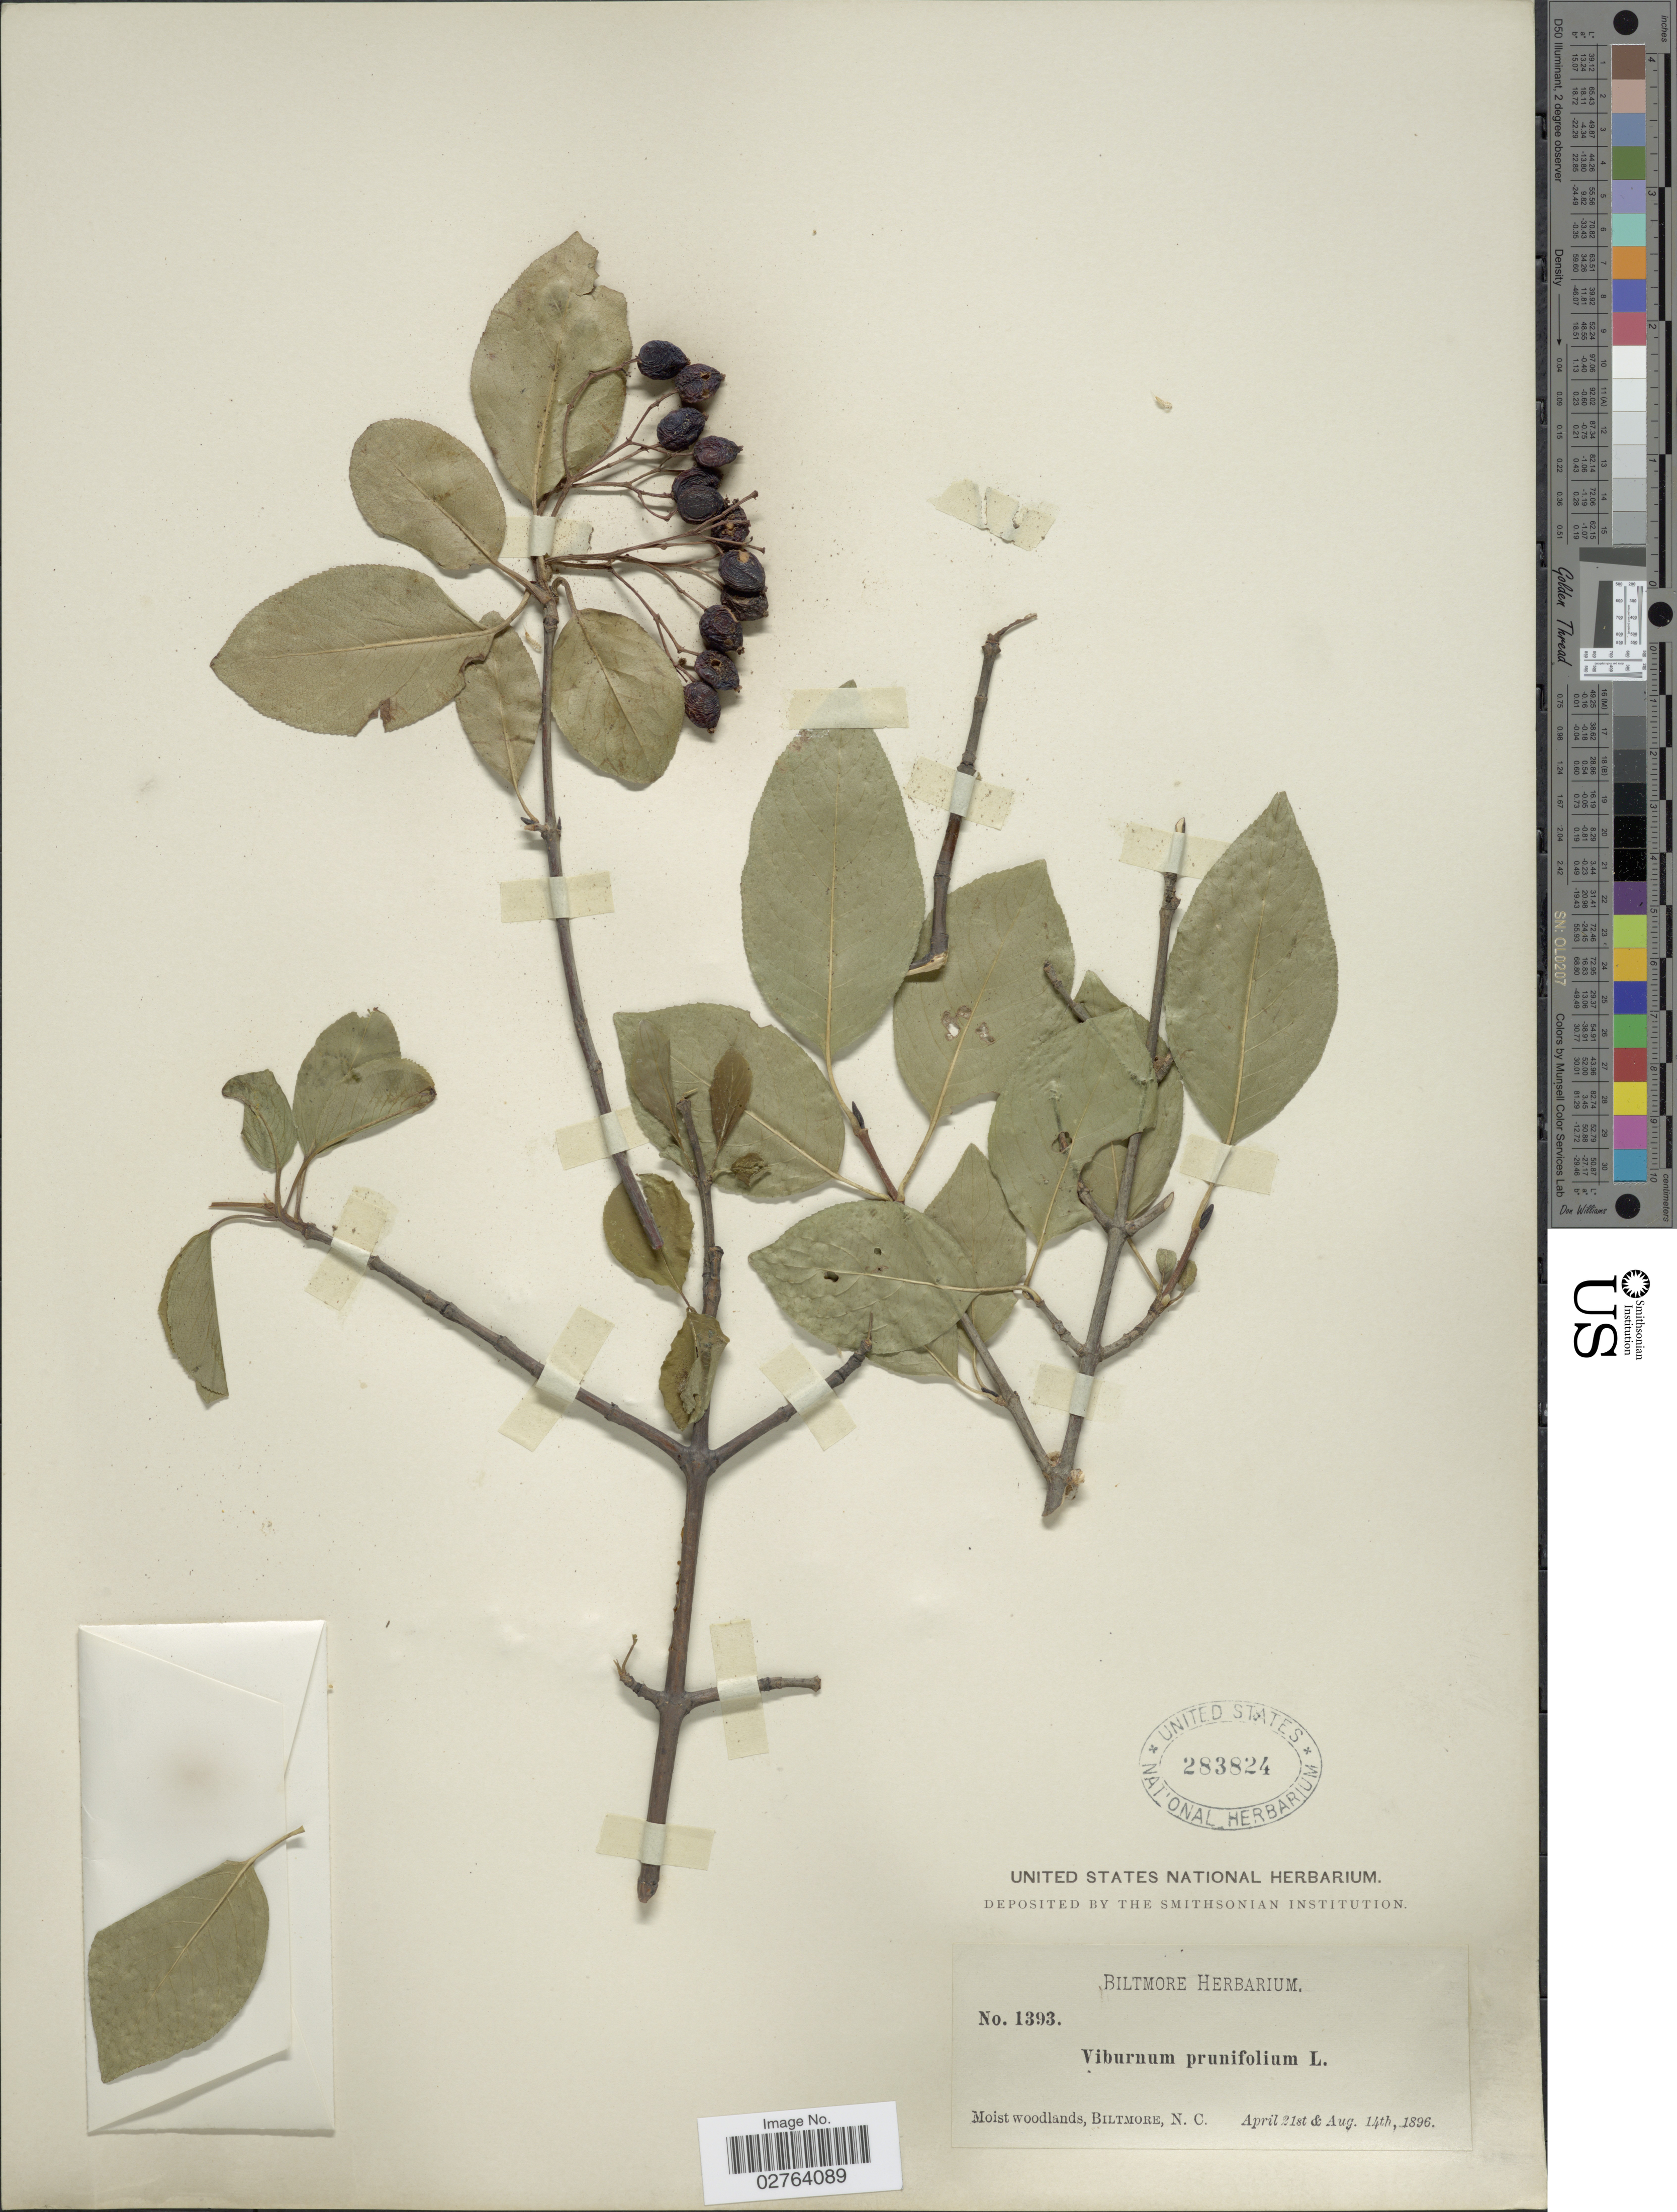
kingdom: Plantae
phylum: Tracheophyta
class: Magnoliopsida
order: Dipsacales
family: Viburnaceae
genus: Viburnum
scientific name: Viburnum prunifolium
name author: L.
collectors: ex herb. Biltmore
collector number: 1393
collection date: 1896-04-21/1896-08-14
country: United States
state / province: North Carolina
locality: Moist woodlands, Biltmore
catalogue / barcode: US 283824